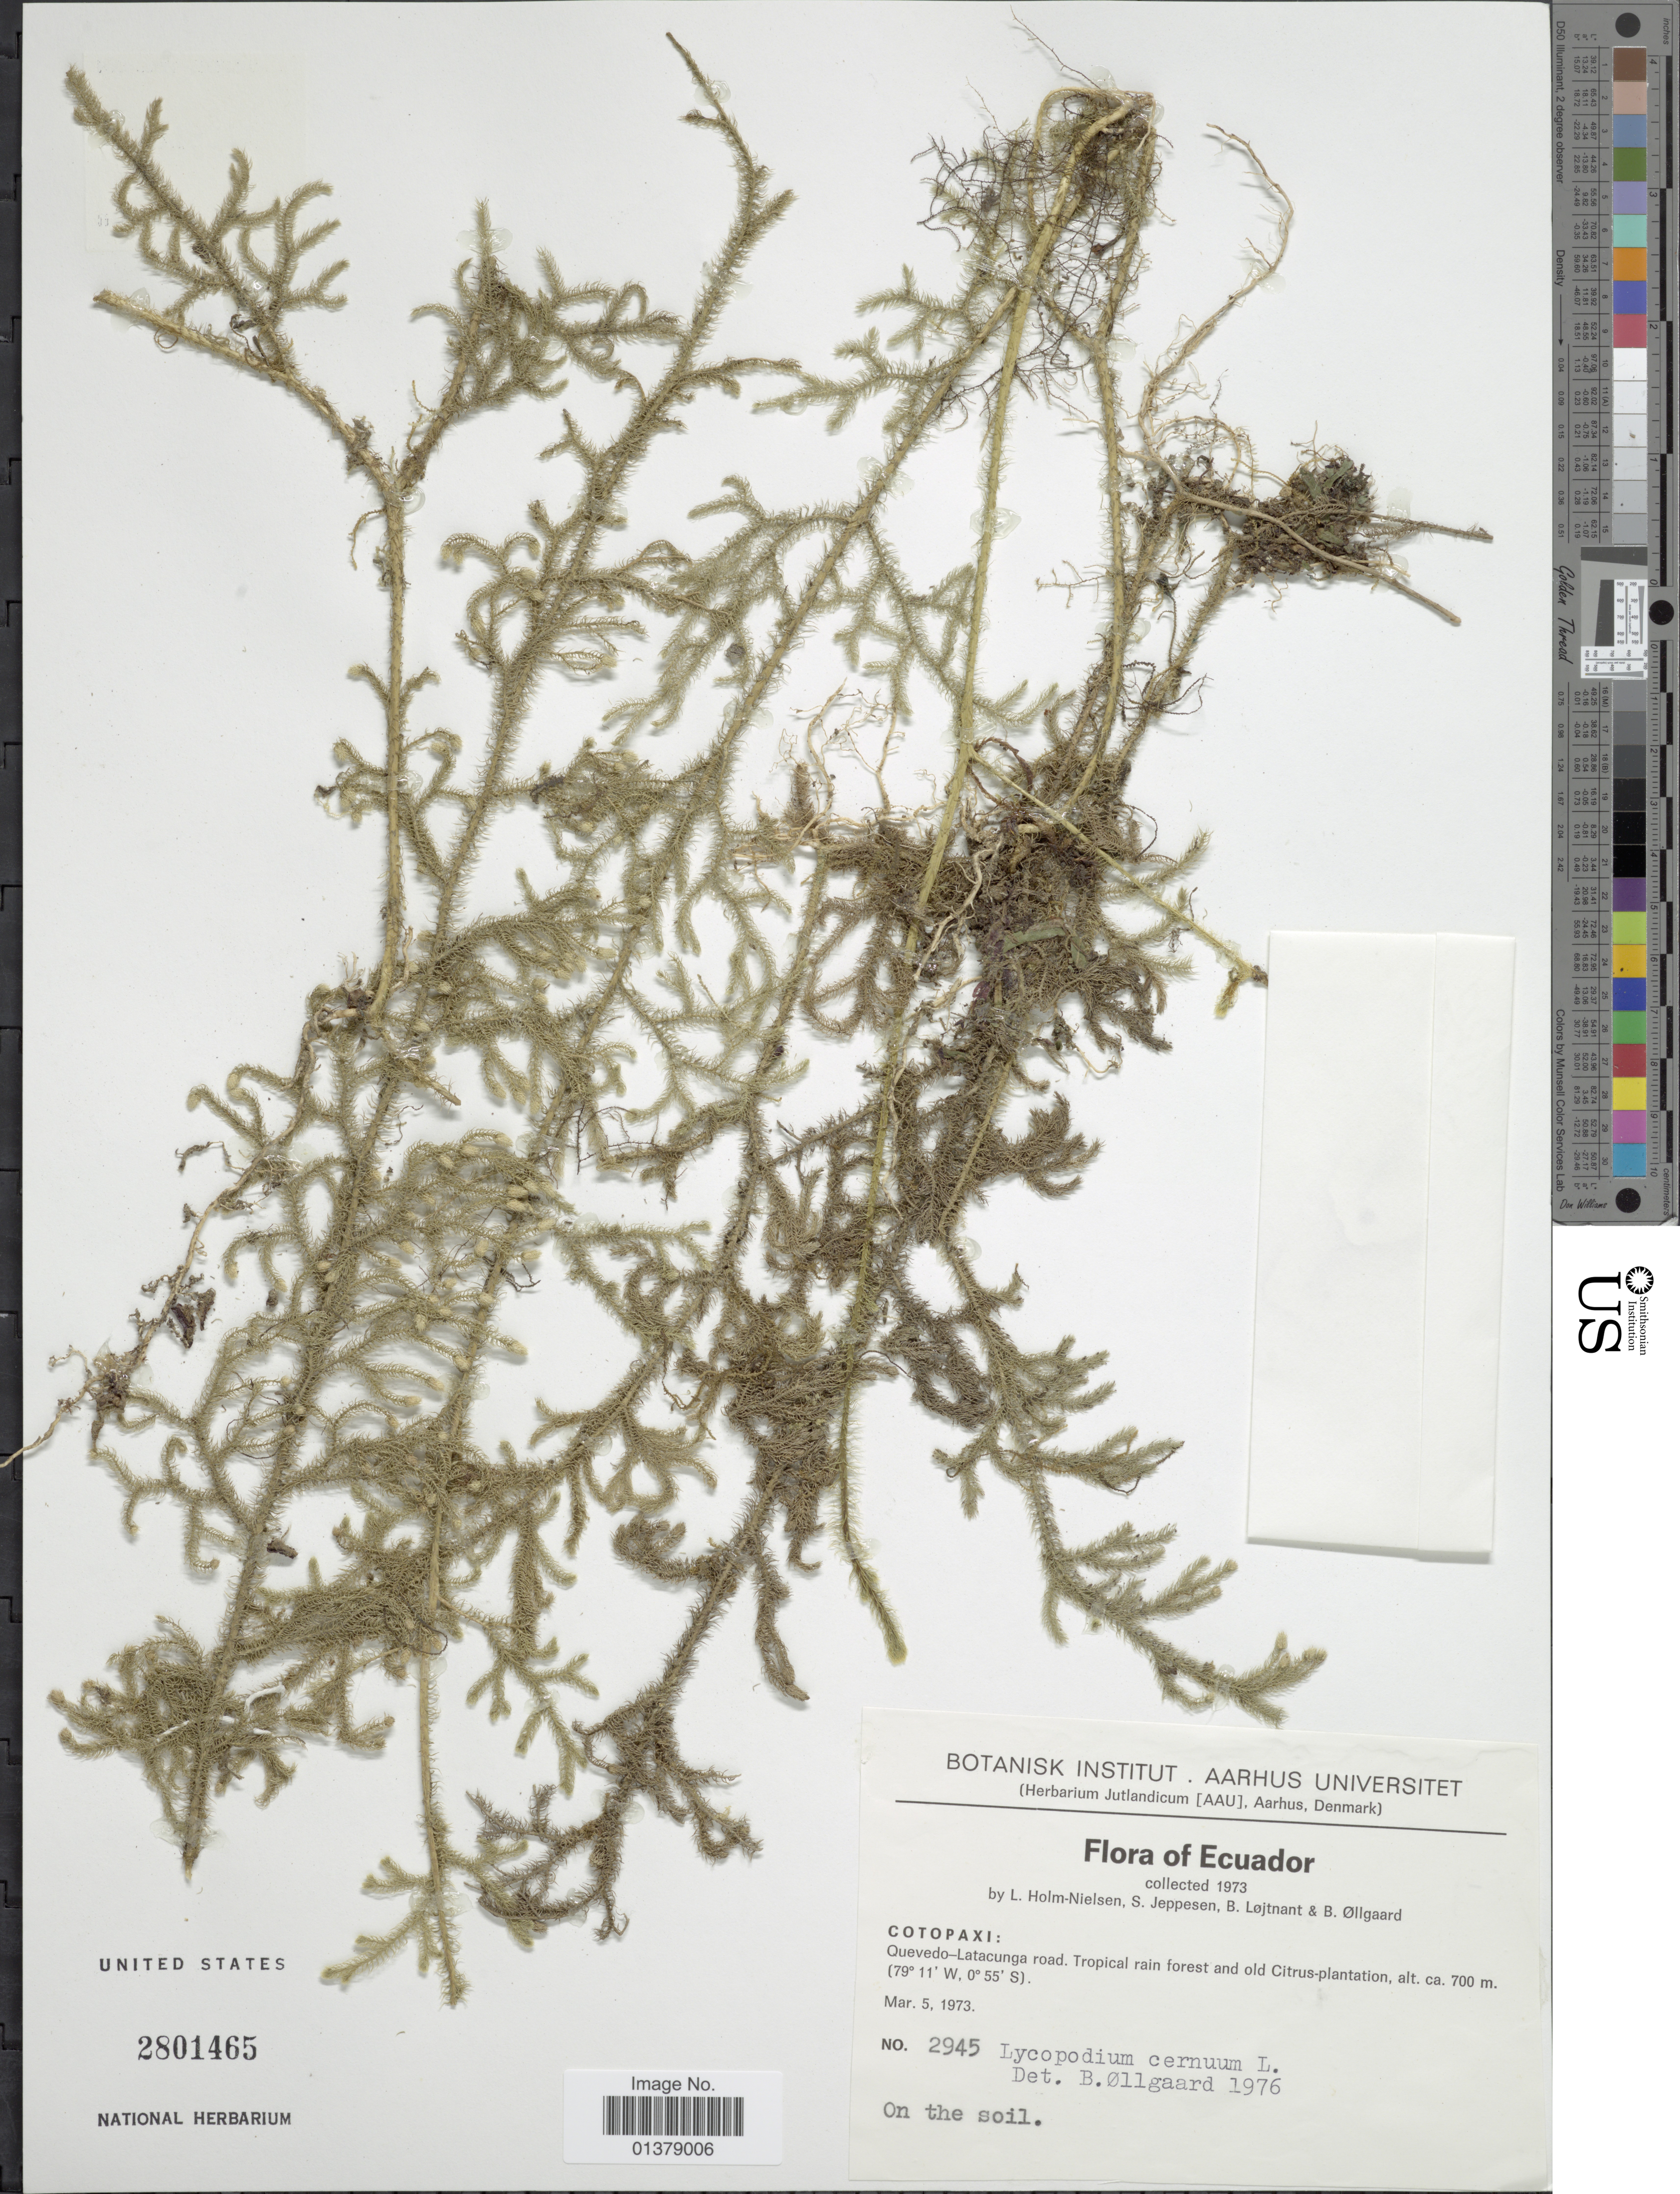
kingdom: Plantae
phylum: Tracheophyta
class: Lycopodiopsida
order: Lycopodiales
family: Lycopodiaceae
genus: Palhinhaea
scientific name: Palhinhaea cernua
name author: (L.) Vasc. & Franco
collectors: L. B. Holm-Nielsen, S. Jeppesen, B. Löjtnant & B. Øllgaard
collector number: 2945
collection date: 1973-03-05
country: Ecuador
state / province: Cotopaxi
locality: Quevedo-Latacunga road, tropical rain forest and old citrus-plantation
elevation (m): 700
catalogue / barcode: US 2801465